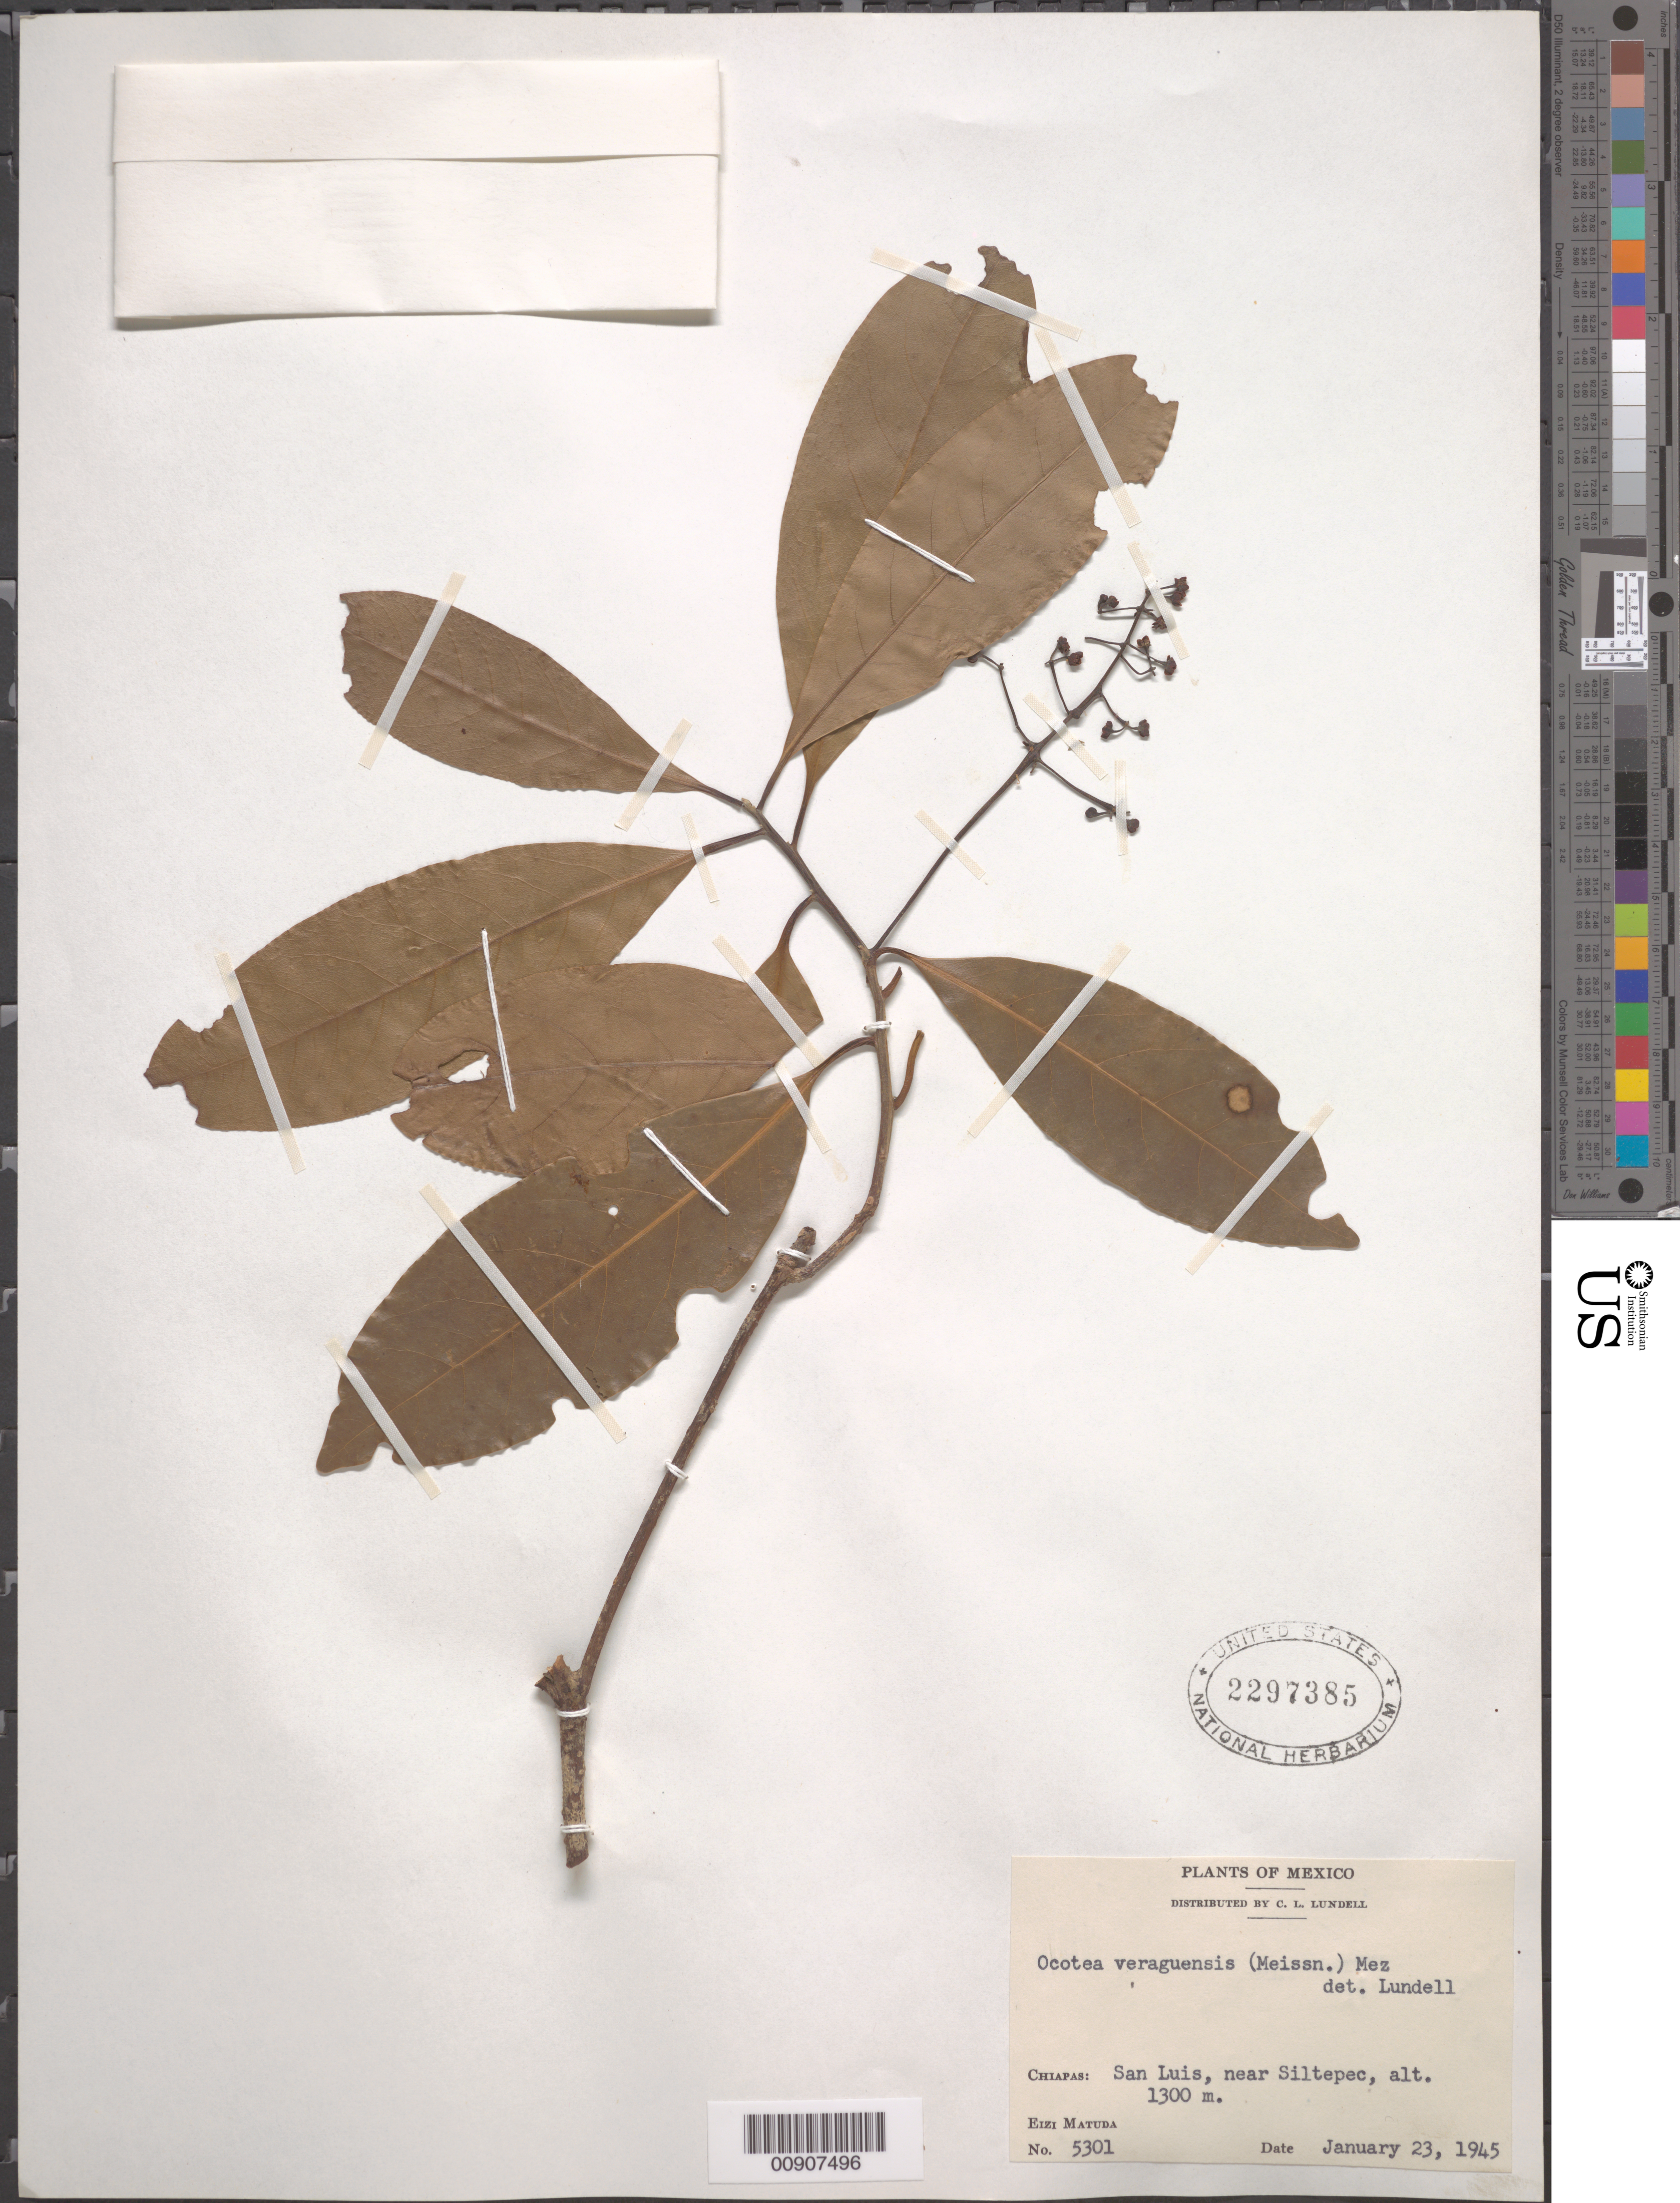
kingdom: Plantae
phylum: Tracheophyta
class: Magnoliopsida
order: Laurales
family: Lauraceae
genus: Ocotea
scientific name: Ocotea veraguensis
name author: (Meisn.) Mez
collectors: E. Matuda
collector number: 5301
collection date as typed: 23 Jan 1945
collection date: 1945-01-23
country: Mexico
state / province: Chiapas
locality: Chiapas: San Luis, near Siltepec.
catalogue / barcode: US 2297385